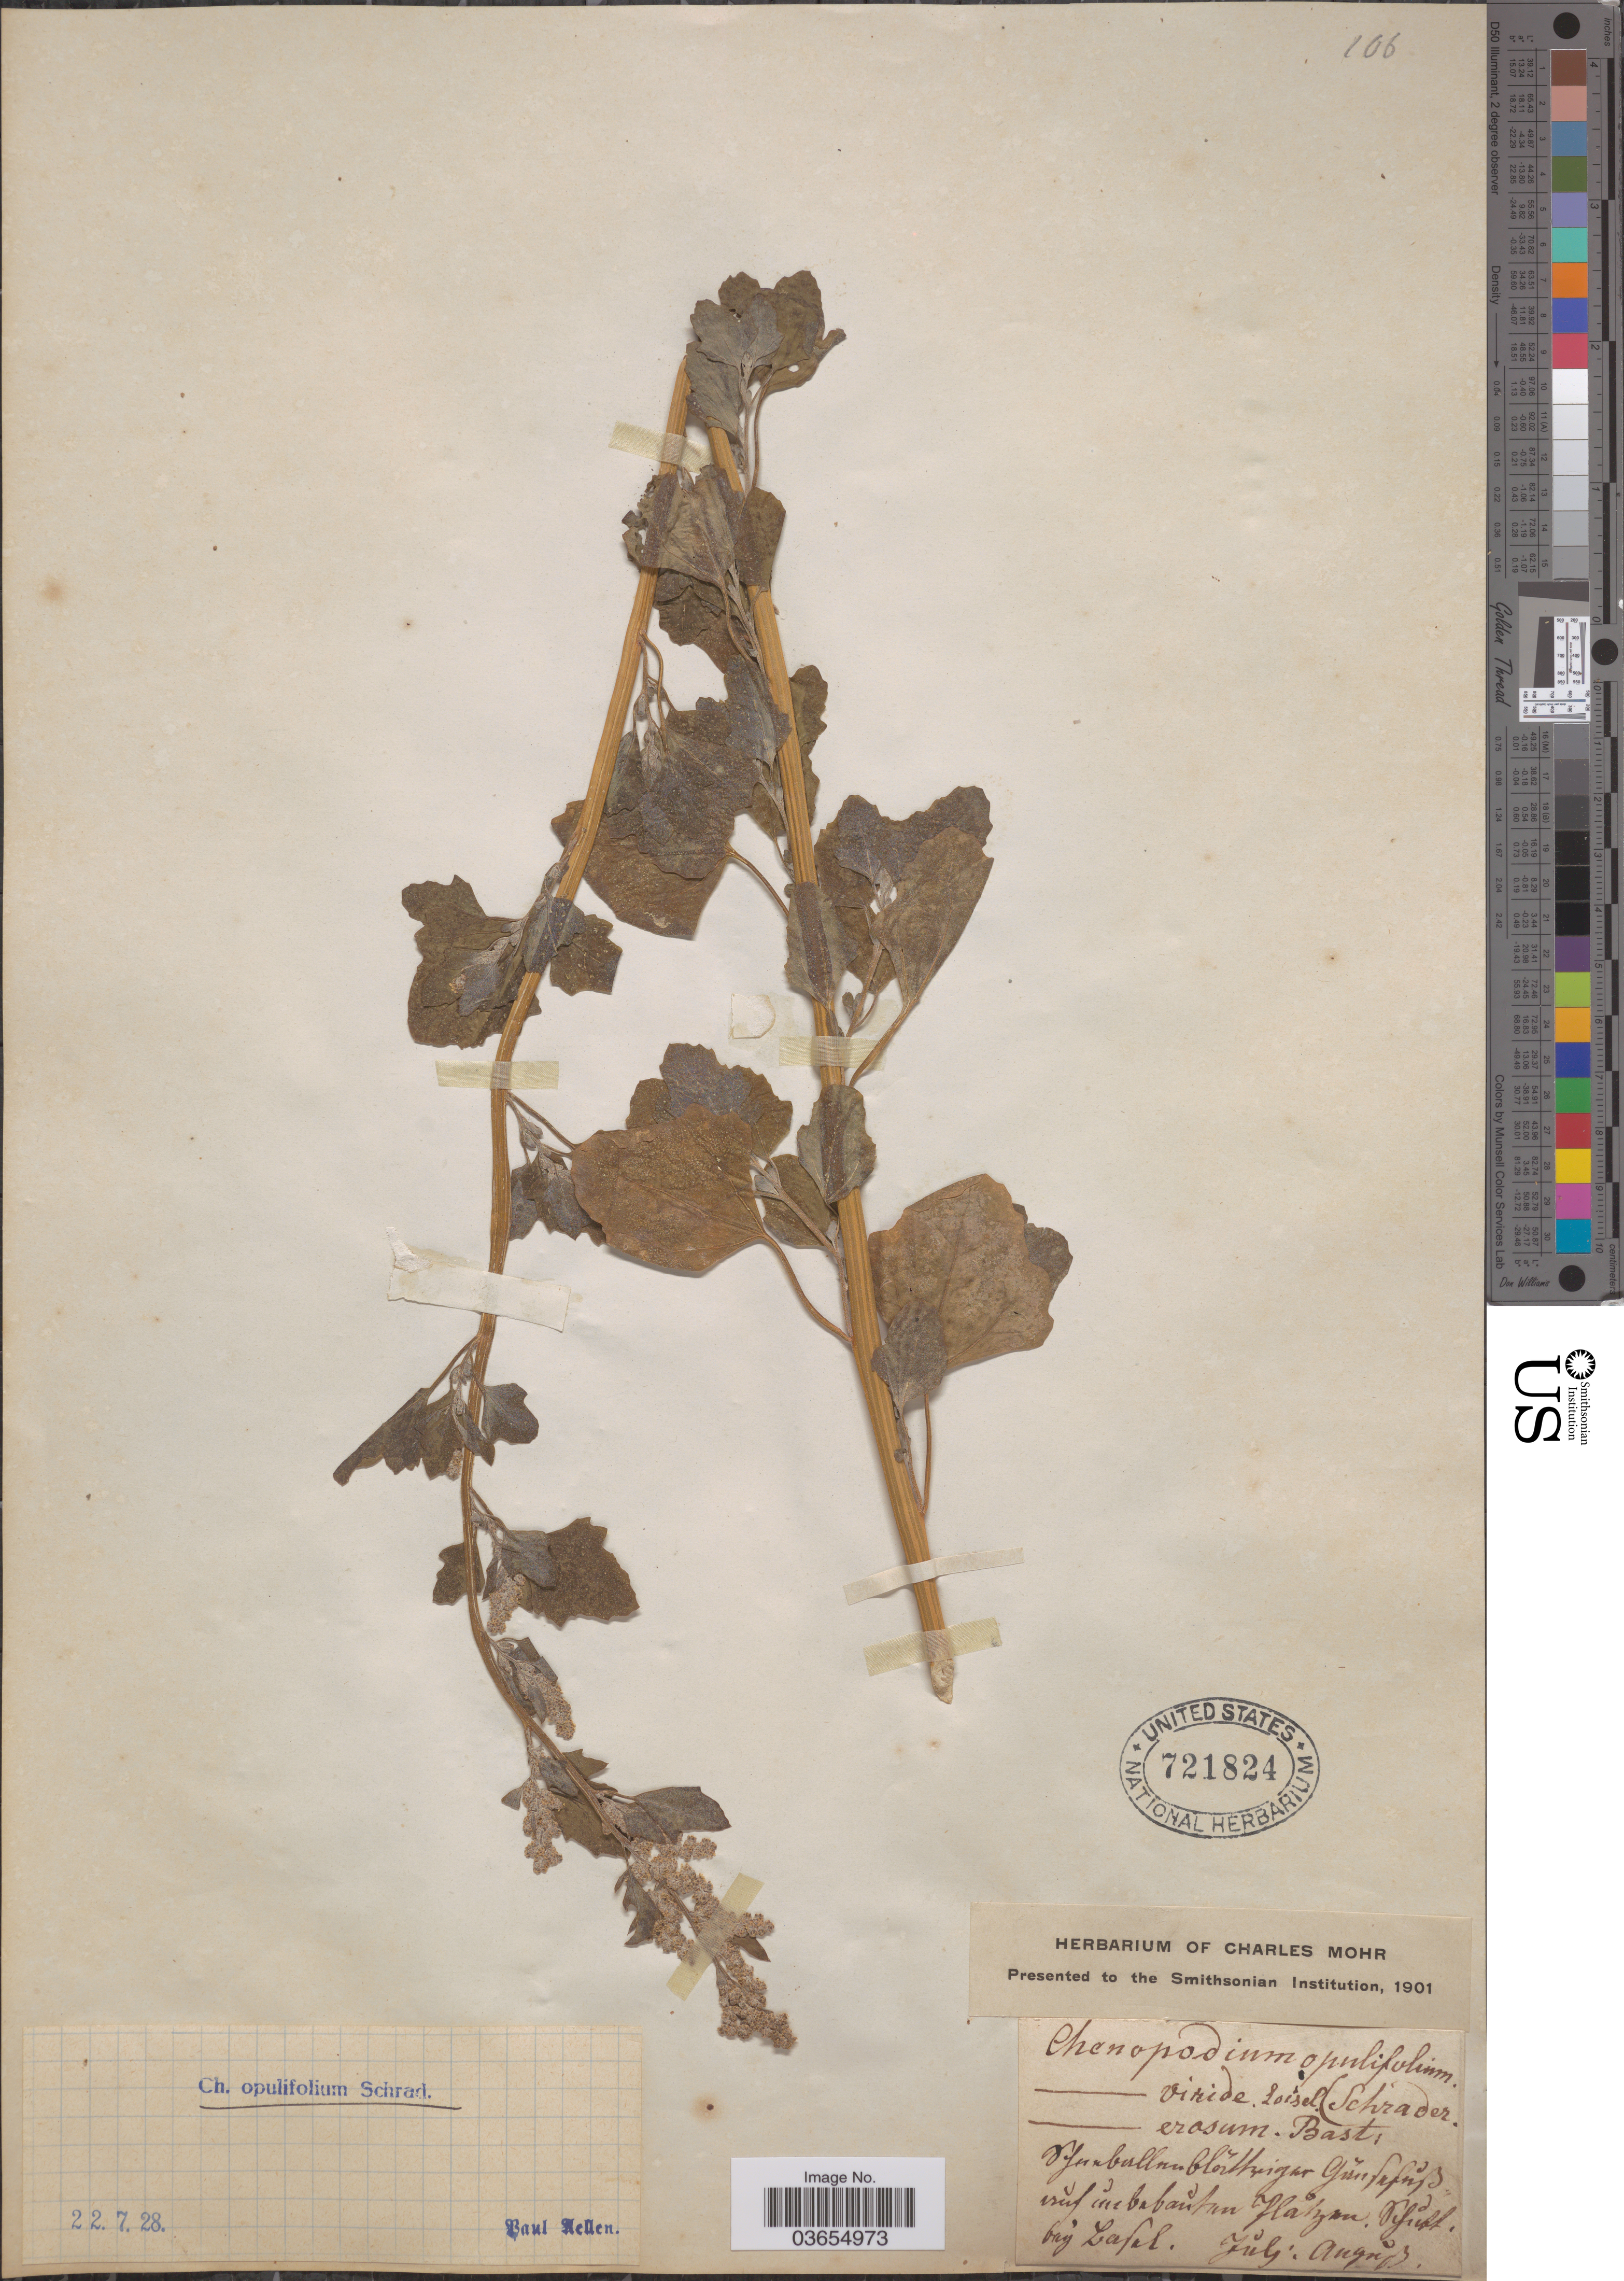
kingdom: Plantae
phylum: Tracheophyta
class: Magnoliopsida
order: Caryophyllales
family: Amaranthaceae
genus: Chenopodium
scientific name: Chenopodium opulifolium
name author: Schrad. ex W.D.J. Koch & Ziz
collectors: ex herb. Charles Mohr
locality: [illegible text] imbabãntan flåtzan. [illegible text]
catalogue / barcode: US 721824